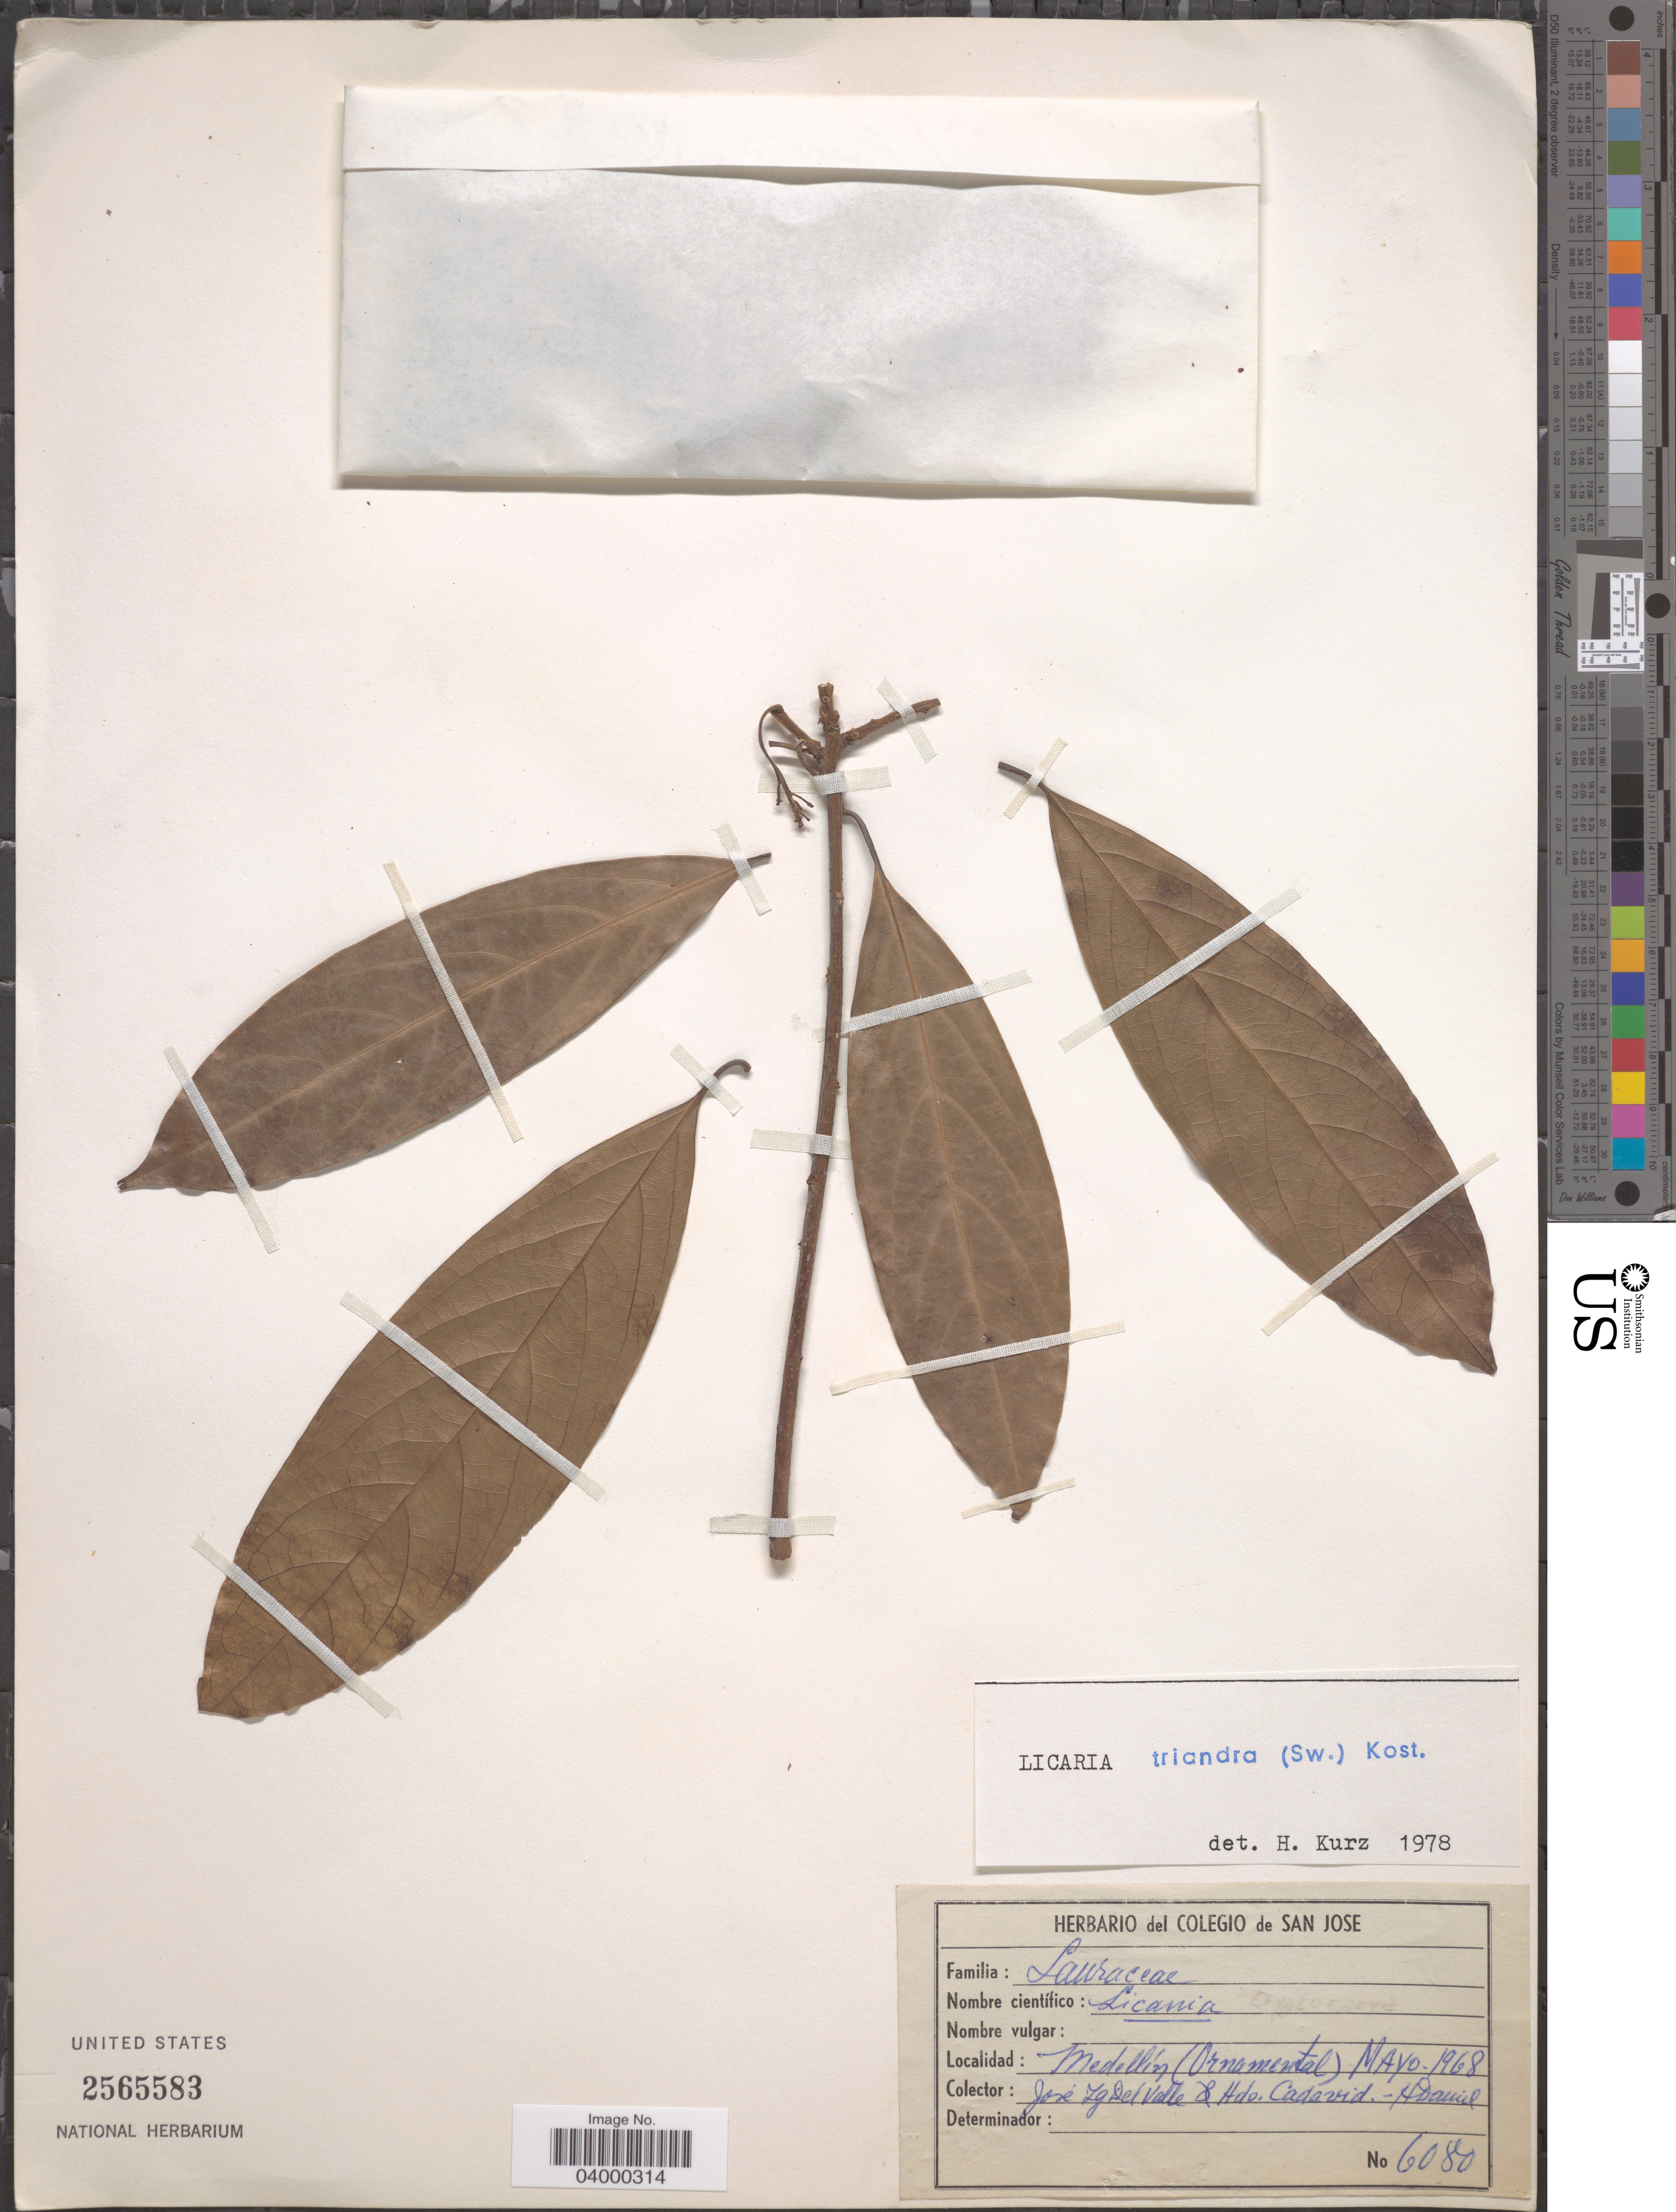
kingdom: Plantae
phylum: Tracheophyta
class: Magnoliopsida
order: Laurales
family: Lauraceae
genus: Licaria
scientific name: Licaria triandra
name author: (Sw.) Kosterm.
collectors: J. Del Valle, H. Cadavid & H. Daniel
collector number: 6080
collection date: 1968-05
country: Colombia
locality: Medellín (Ornamental).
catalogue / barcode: US 2565583